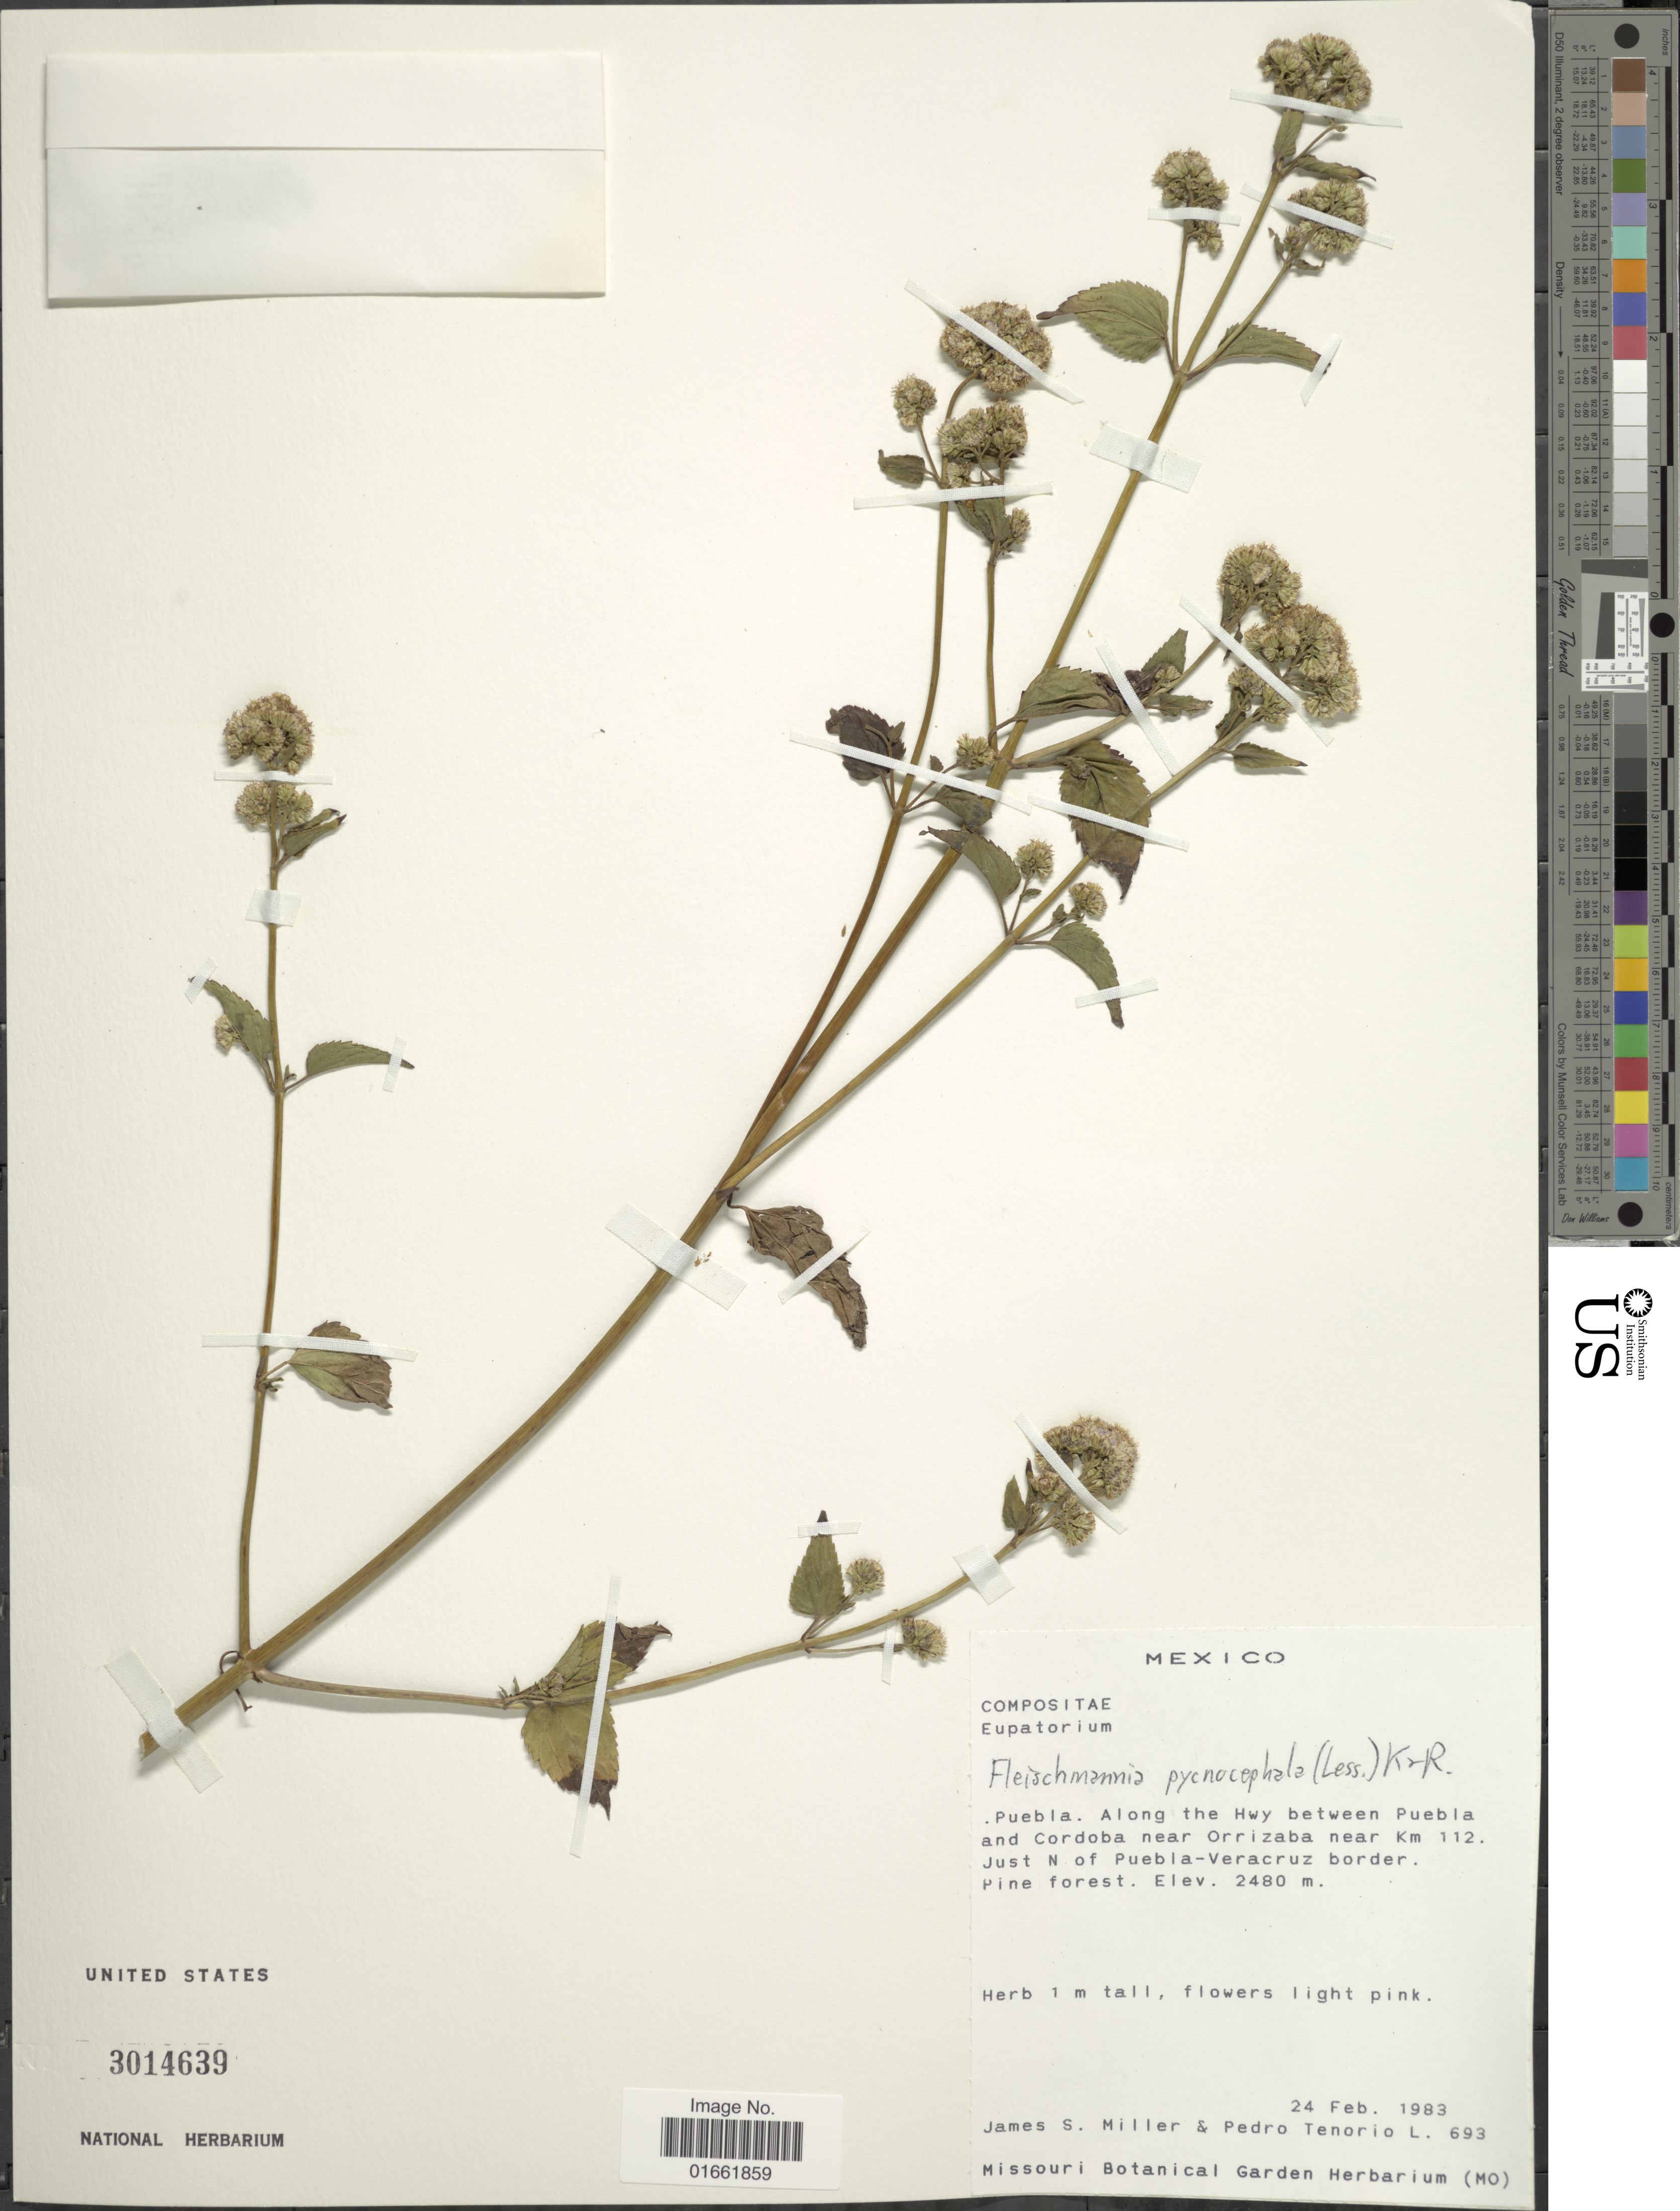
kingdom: Plantae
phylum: Tracheophyta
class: Magnoliopsida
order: Asterales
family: Asteraceae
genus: Fleischmannia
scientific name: Fleischmannia pycnocephala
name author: (Less.) R.M. King & H. Rob.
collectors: J. S. Miller & P. Tenorio L.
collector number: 693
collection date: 1983-02-24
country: Mexico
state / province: Puebla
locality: Puebla. Along the Hwy between Puebla and Cordoba near Orrizaba near Km 112. Just N of Puebla-Veracruz border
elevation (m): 2480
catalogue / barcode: US 3014639